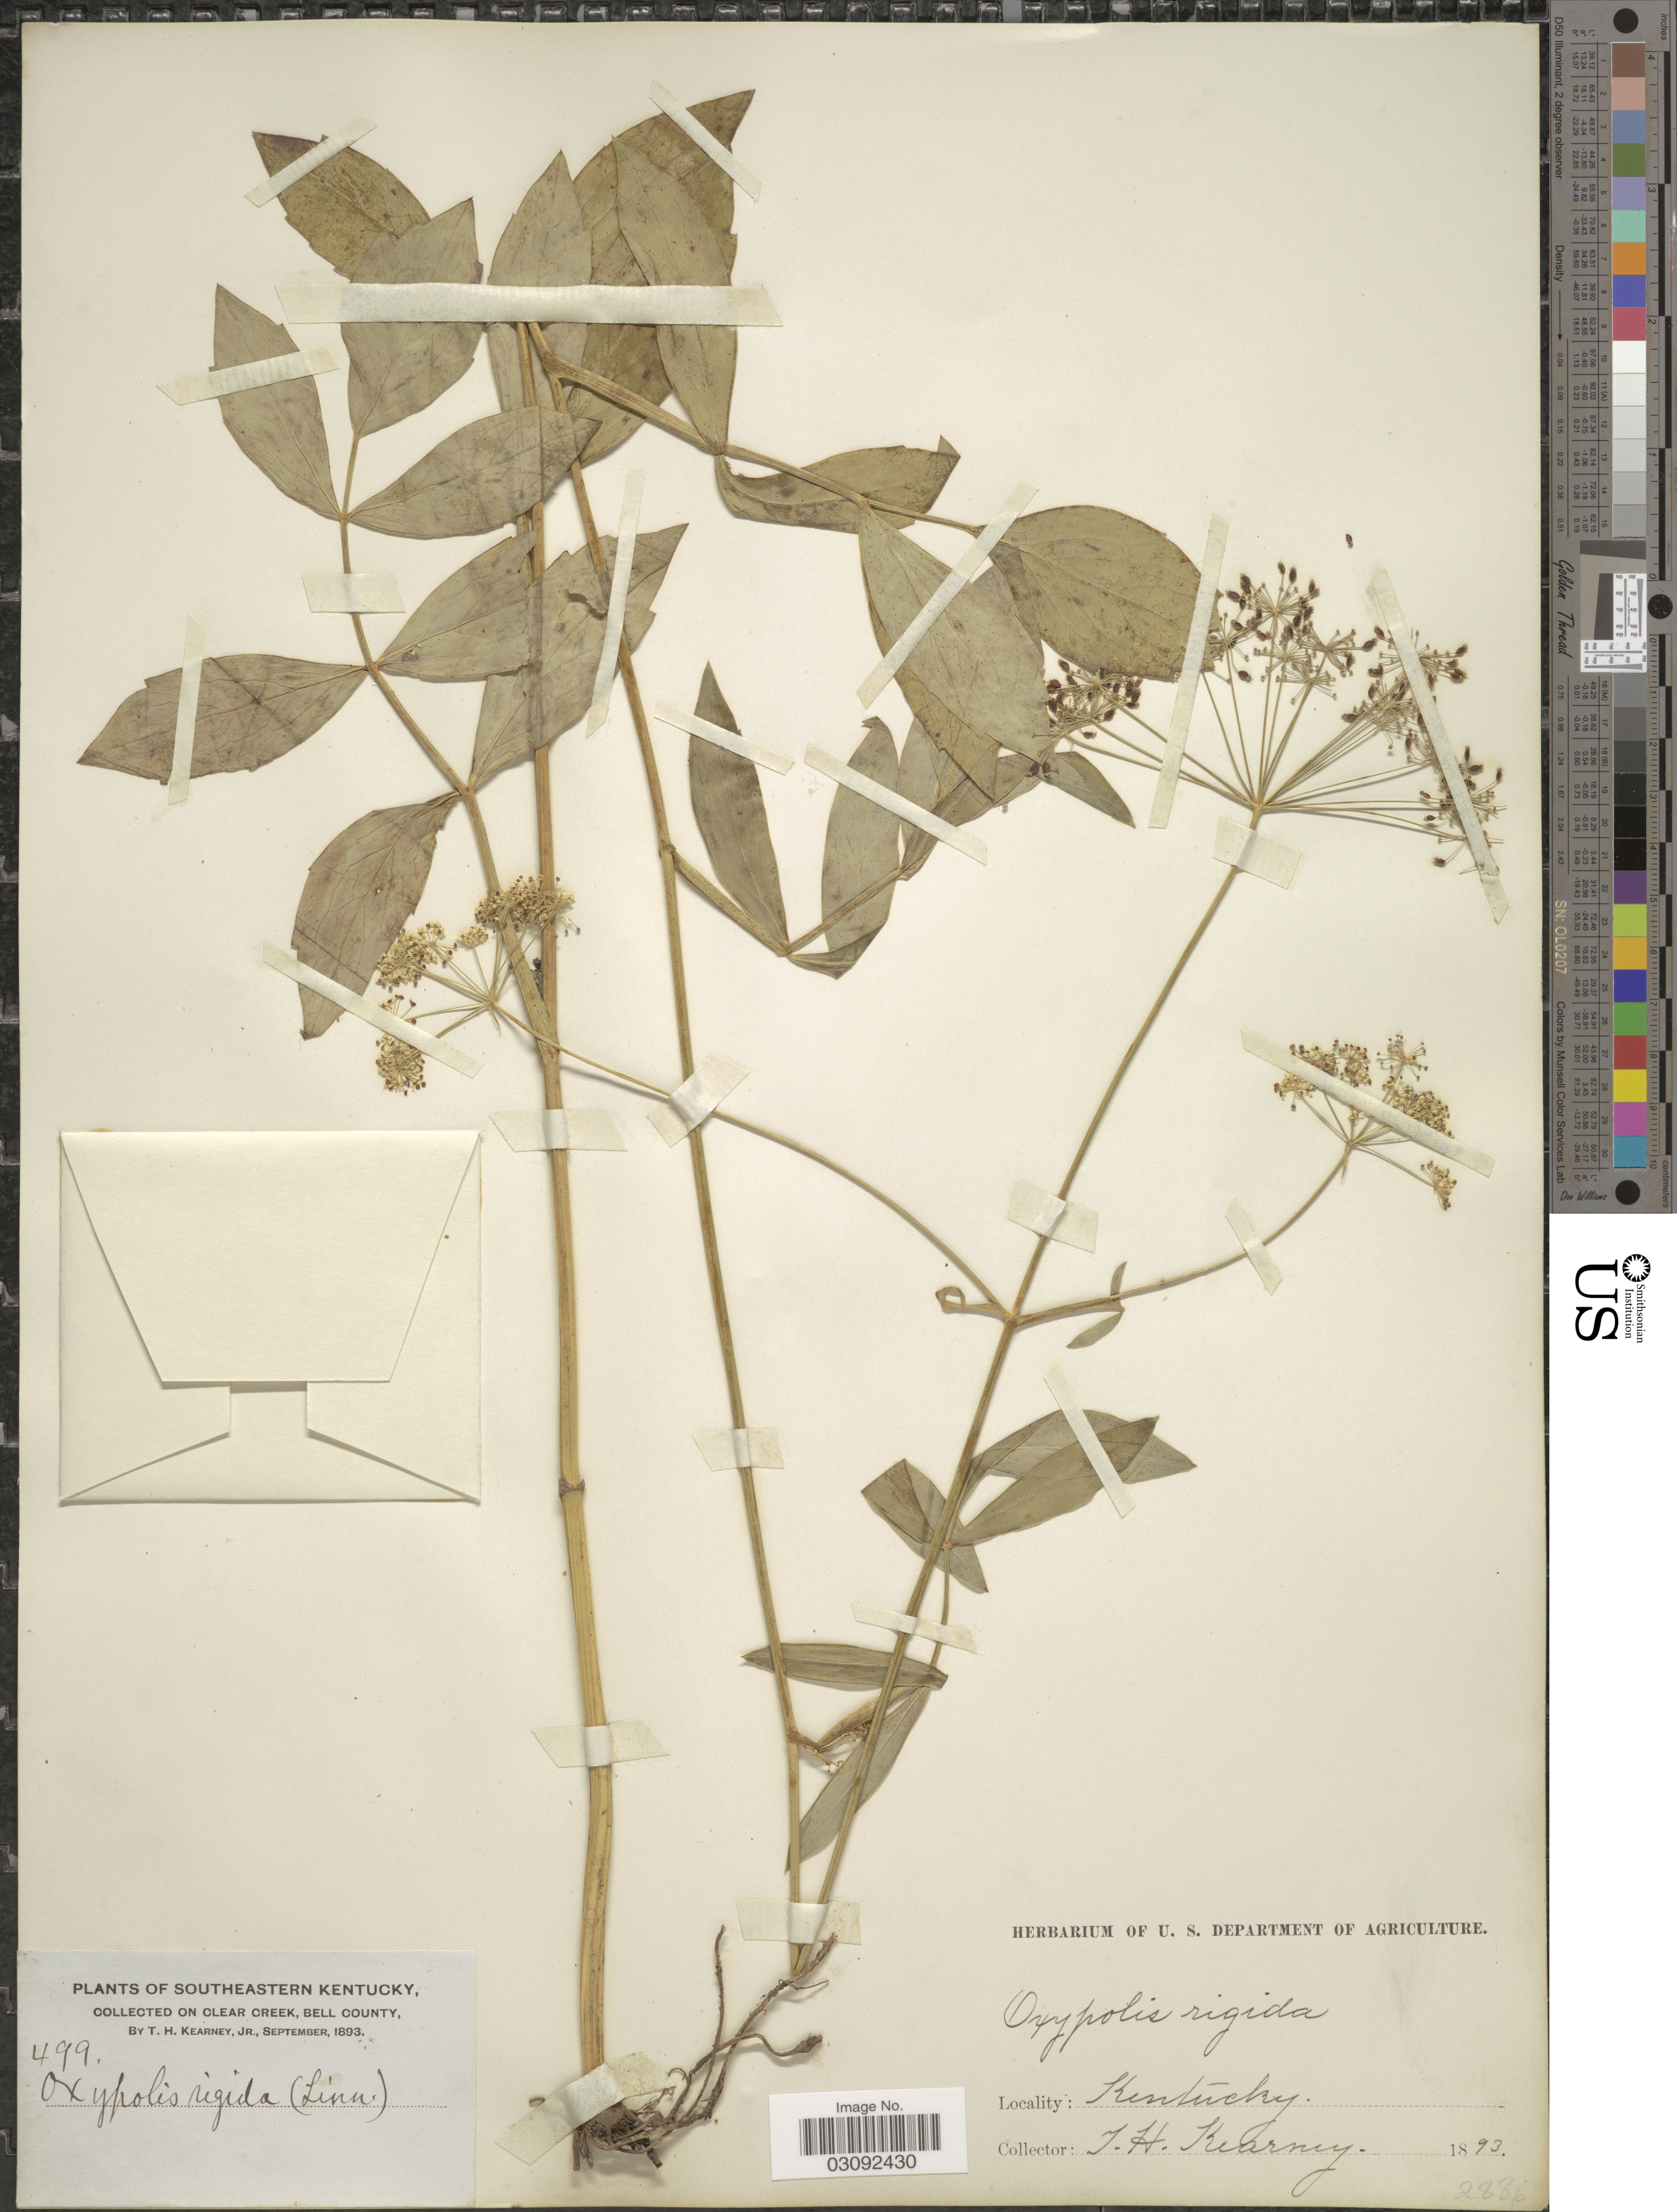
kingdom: Plantae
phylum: Tracheophyta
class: Magnoliopsida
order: Apiales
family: Apiaceae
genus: Oxypolis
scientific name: Oxypolis rigidior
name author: (L.) Raf.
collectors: T. H. Kearney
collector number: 499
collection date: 1893-09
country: United States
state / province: Kentucky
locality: Southeastern Kentucky. On Clear Creek, Bell County.